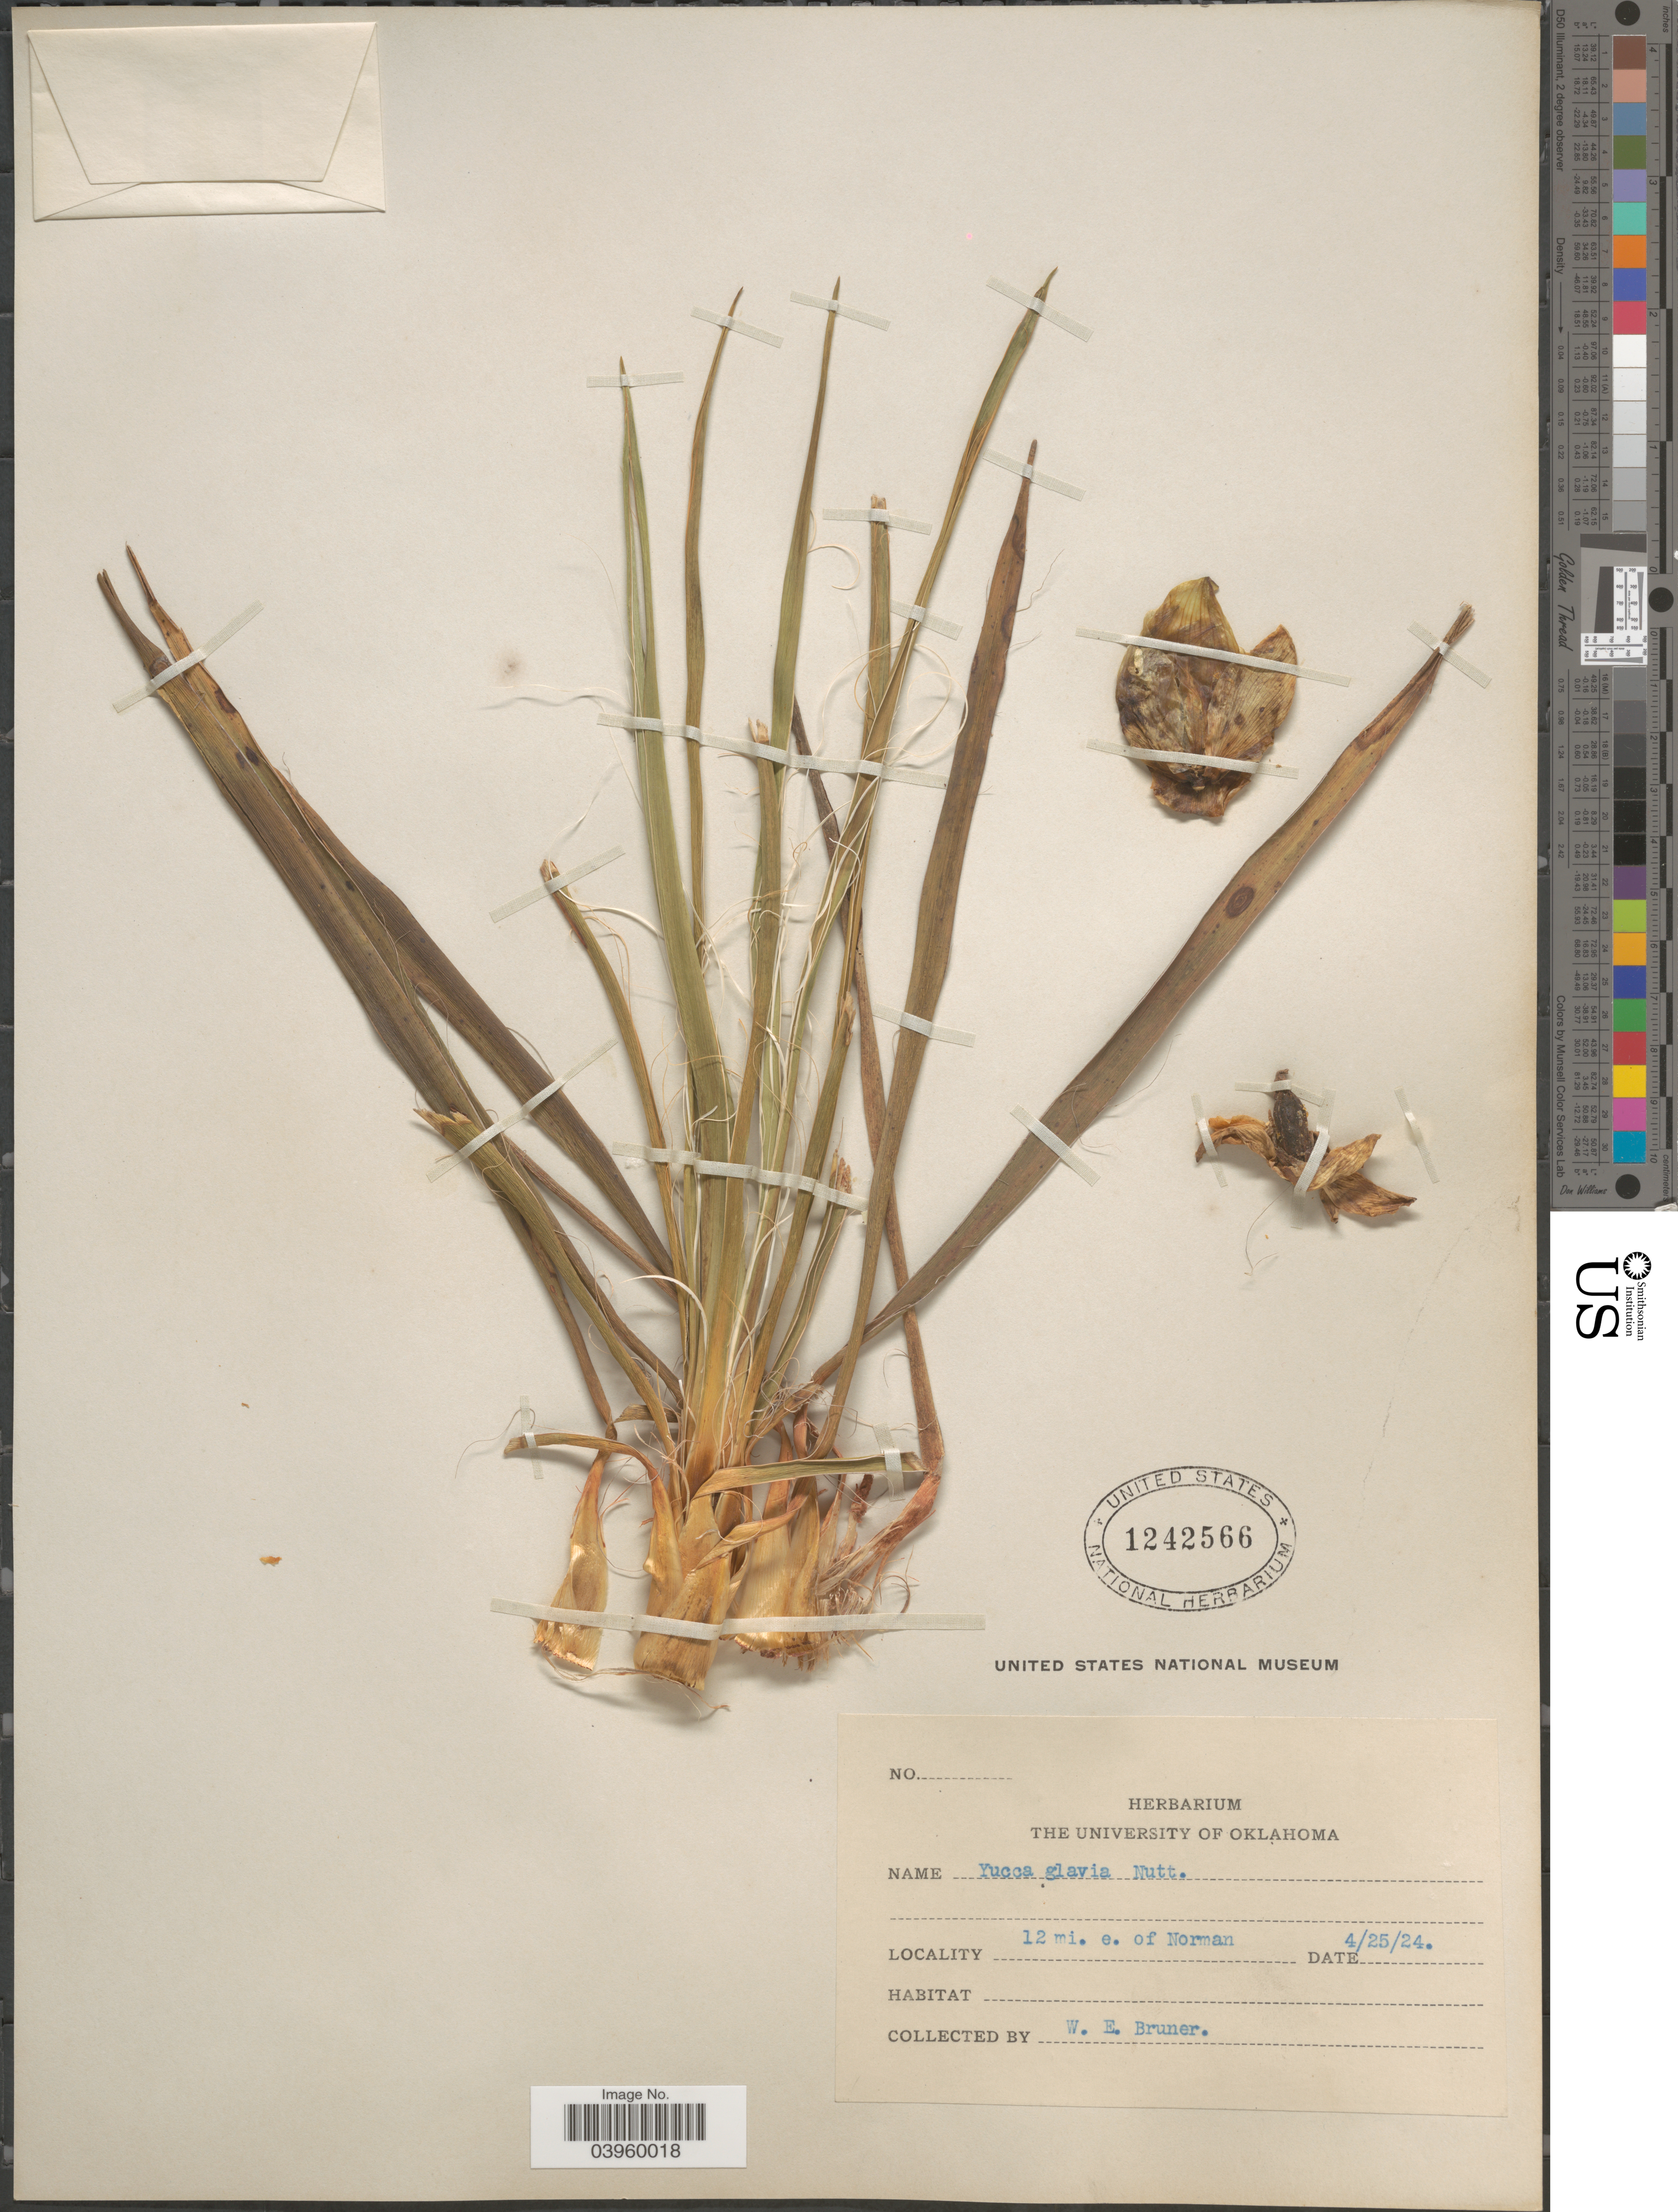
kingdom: Plantae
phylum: Tracheophyta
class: Liliopsida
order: Asparagales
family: Asparagaceae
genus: Yucca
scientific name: Yucca glauca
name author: Nutt.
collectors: W. Bruner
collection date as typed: Transcribed d/m/y: 25/4/24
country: United States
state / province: Oklahoma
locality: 12 mi. e. of Norman.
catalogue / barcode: US 1242566